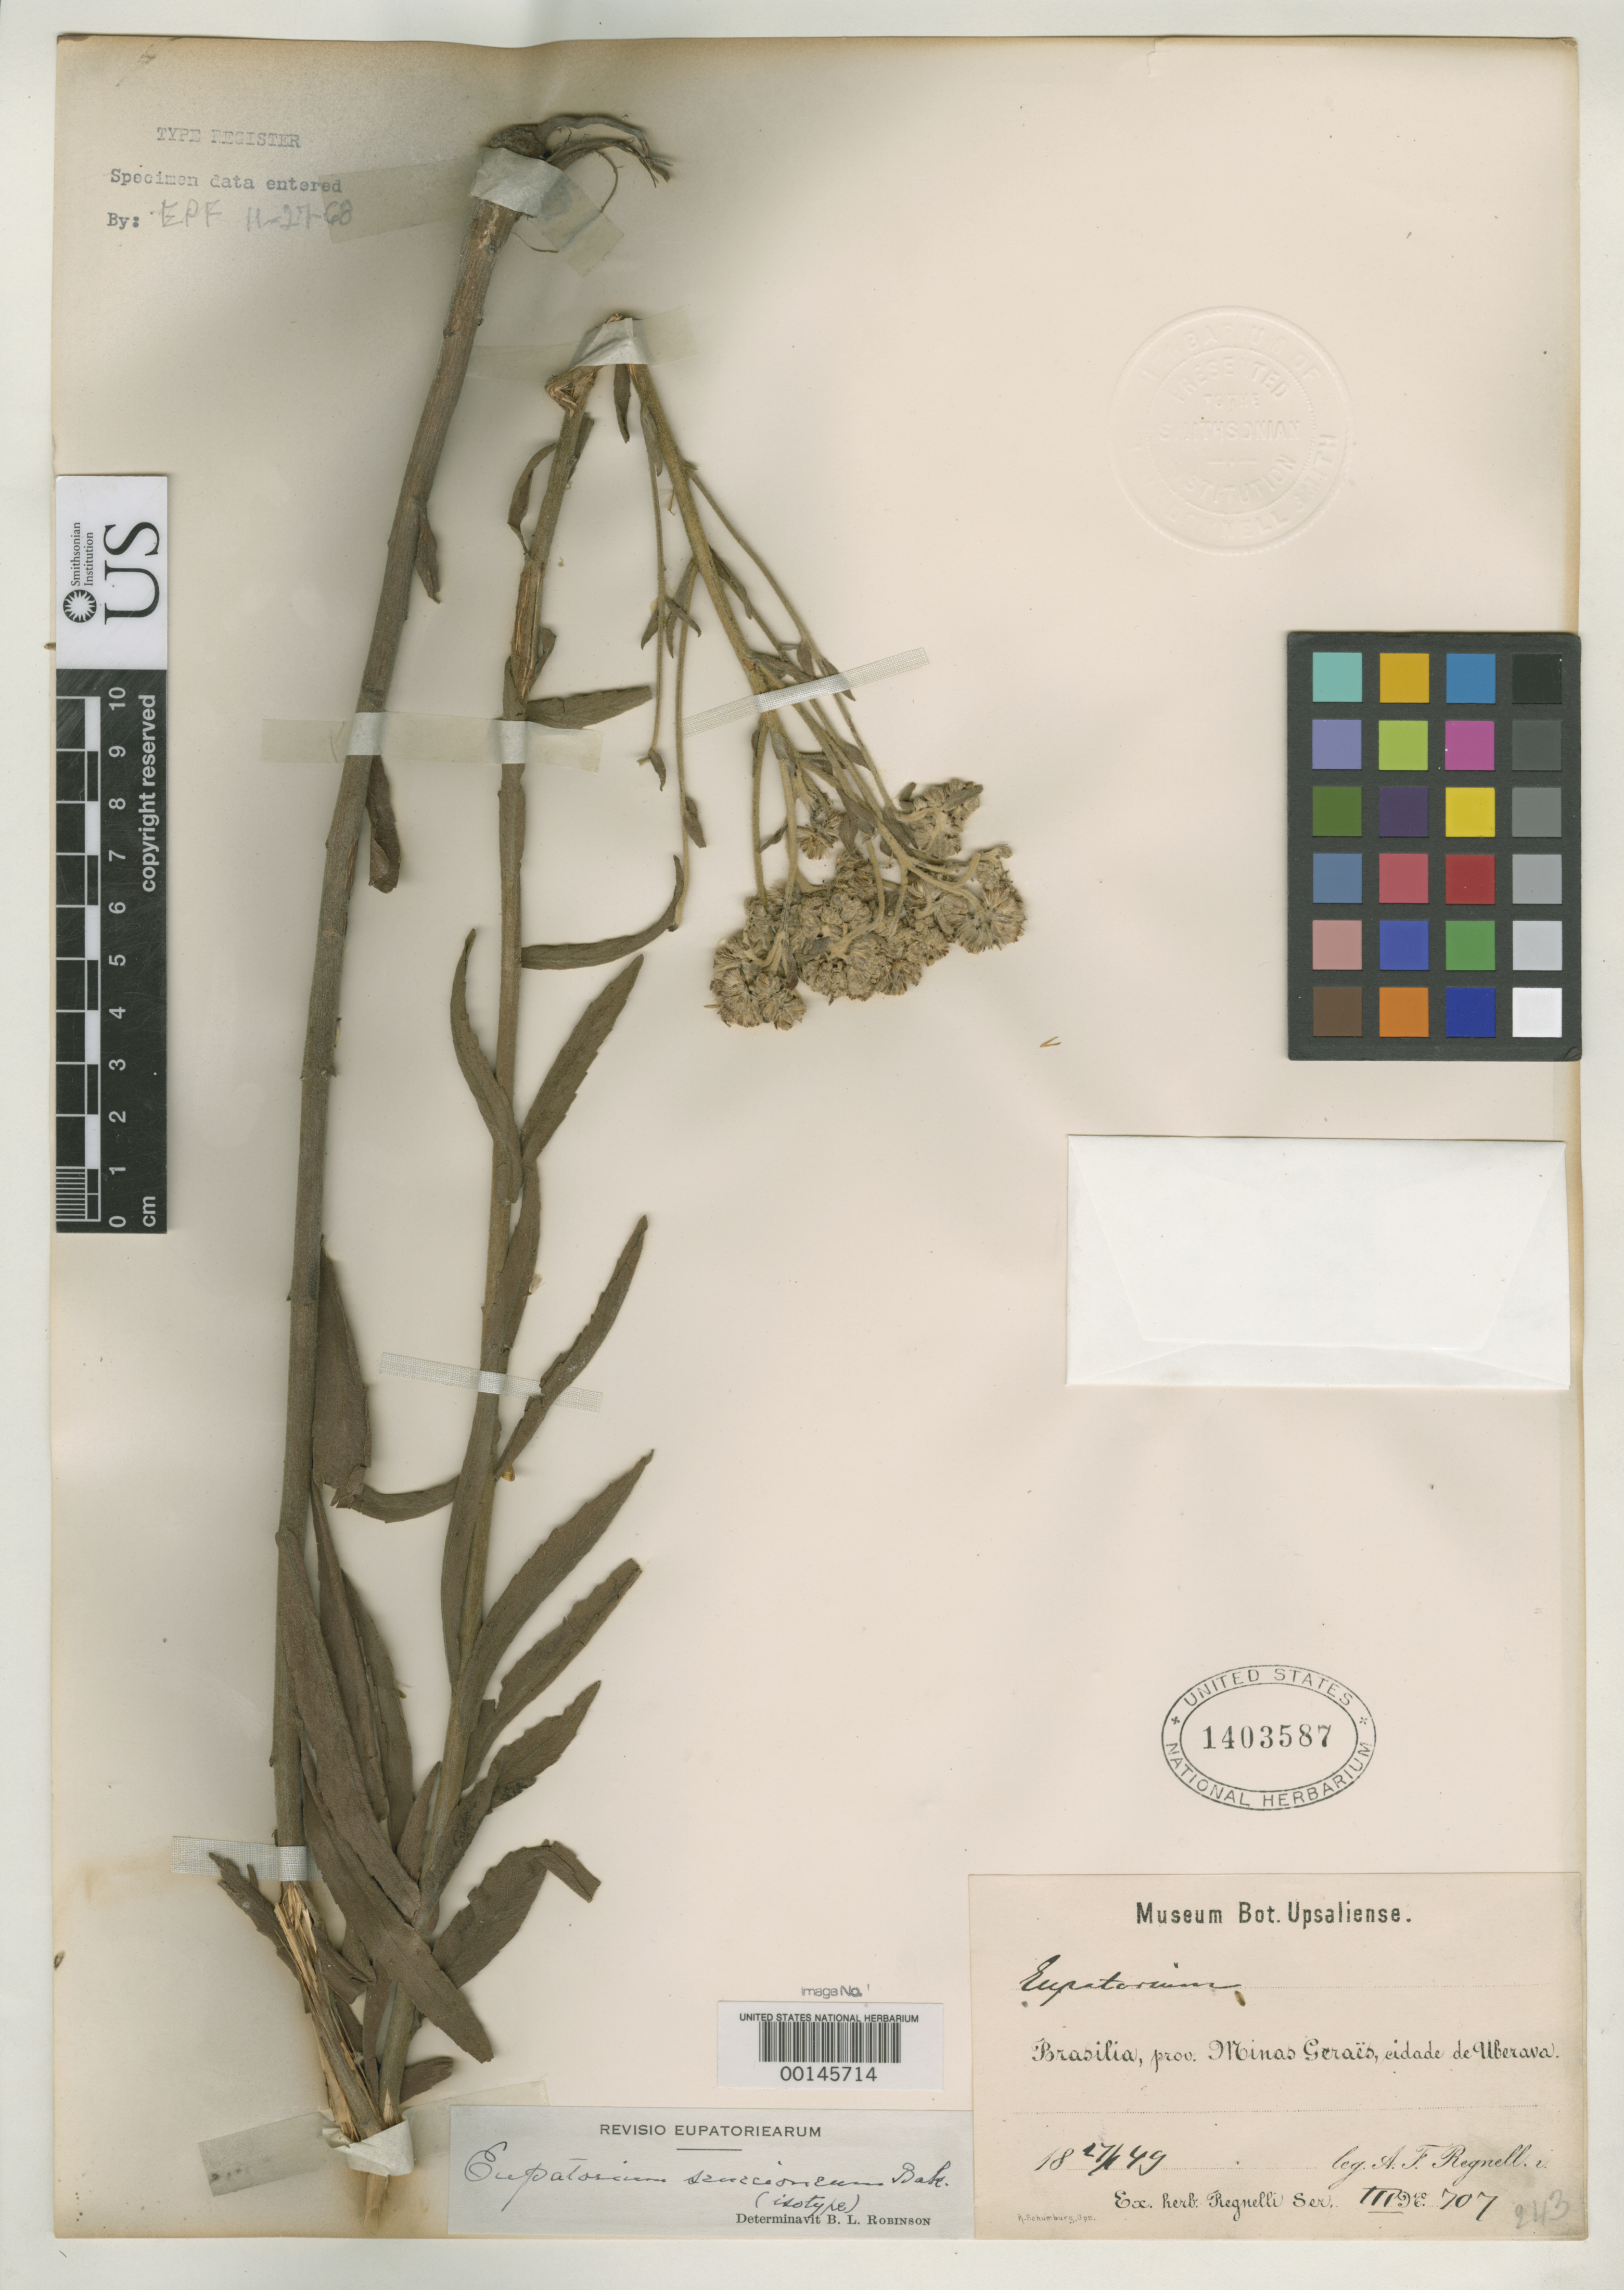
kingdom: Plantae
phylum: Tracheophyta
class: Magnoliopsida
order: Asterales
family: Asteraceae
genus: Eupatorium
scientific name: Eupatorium senecionideum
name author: Baker in Mart.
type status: Isotype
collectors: A. F. Regnell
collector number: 3-707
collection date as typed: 17 Jan 1849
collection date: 1849-01-17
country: Brazil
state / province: Minas Gerais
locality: Uberava.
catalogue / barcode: US 1403587